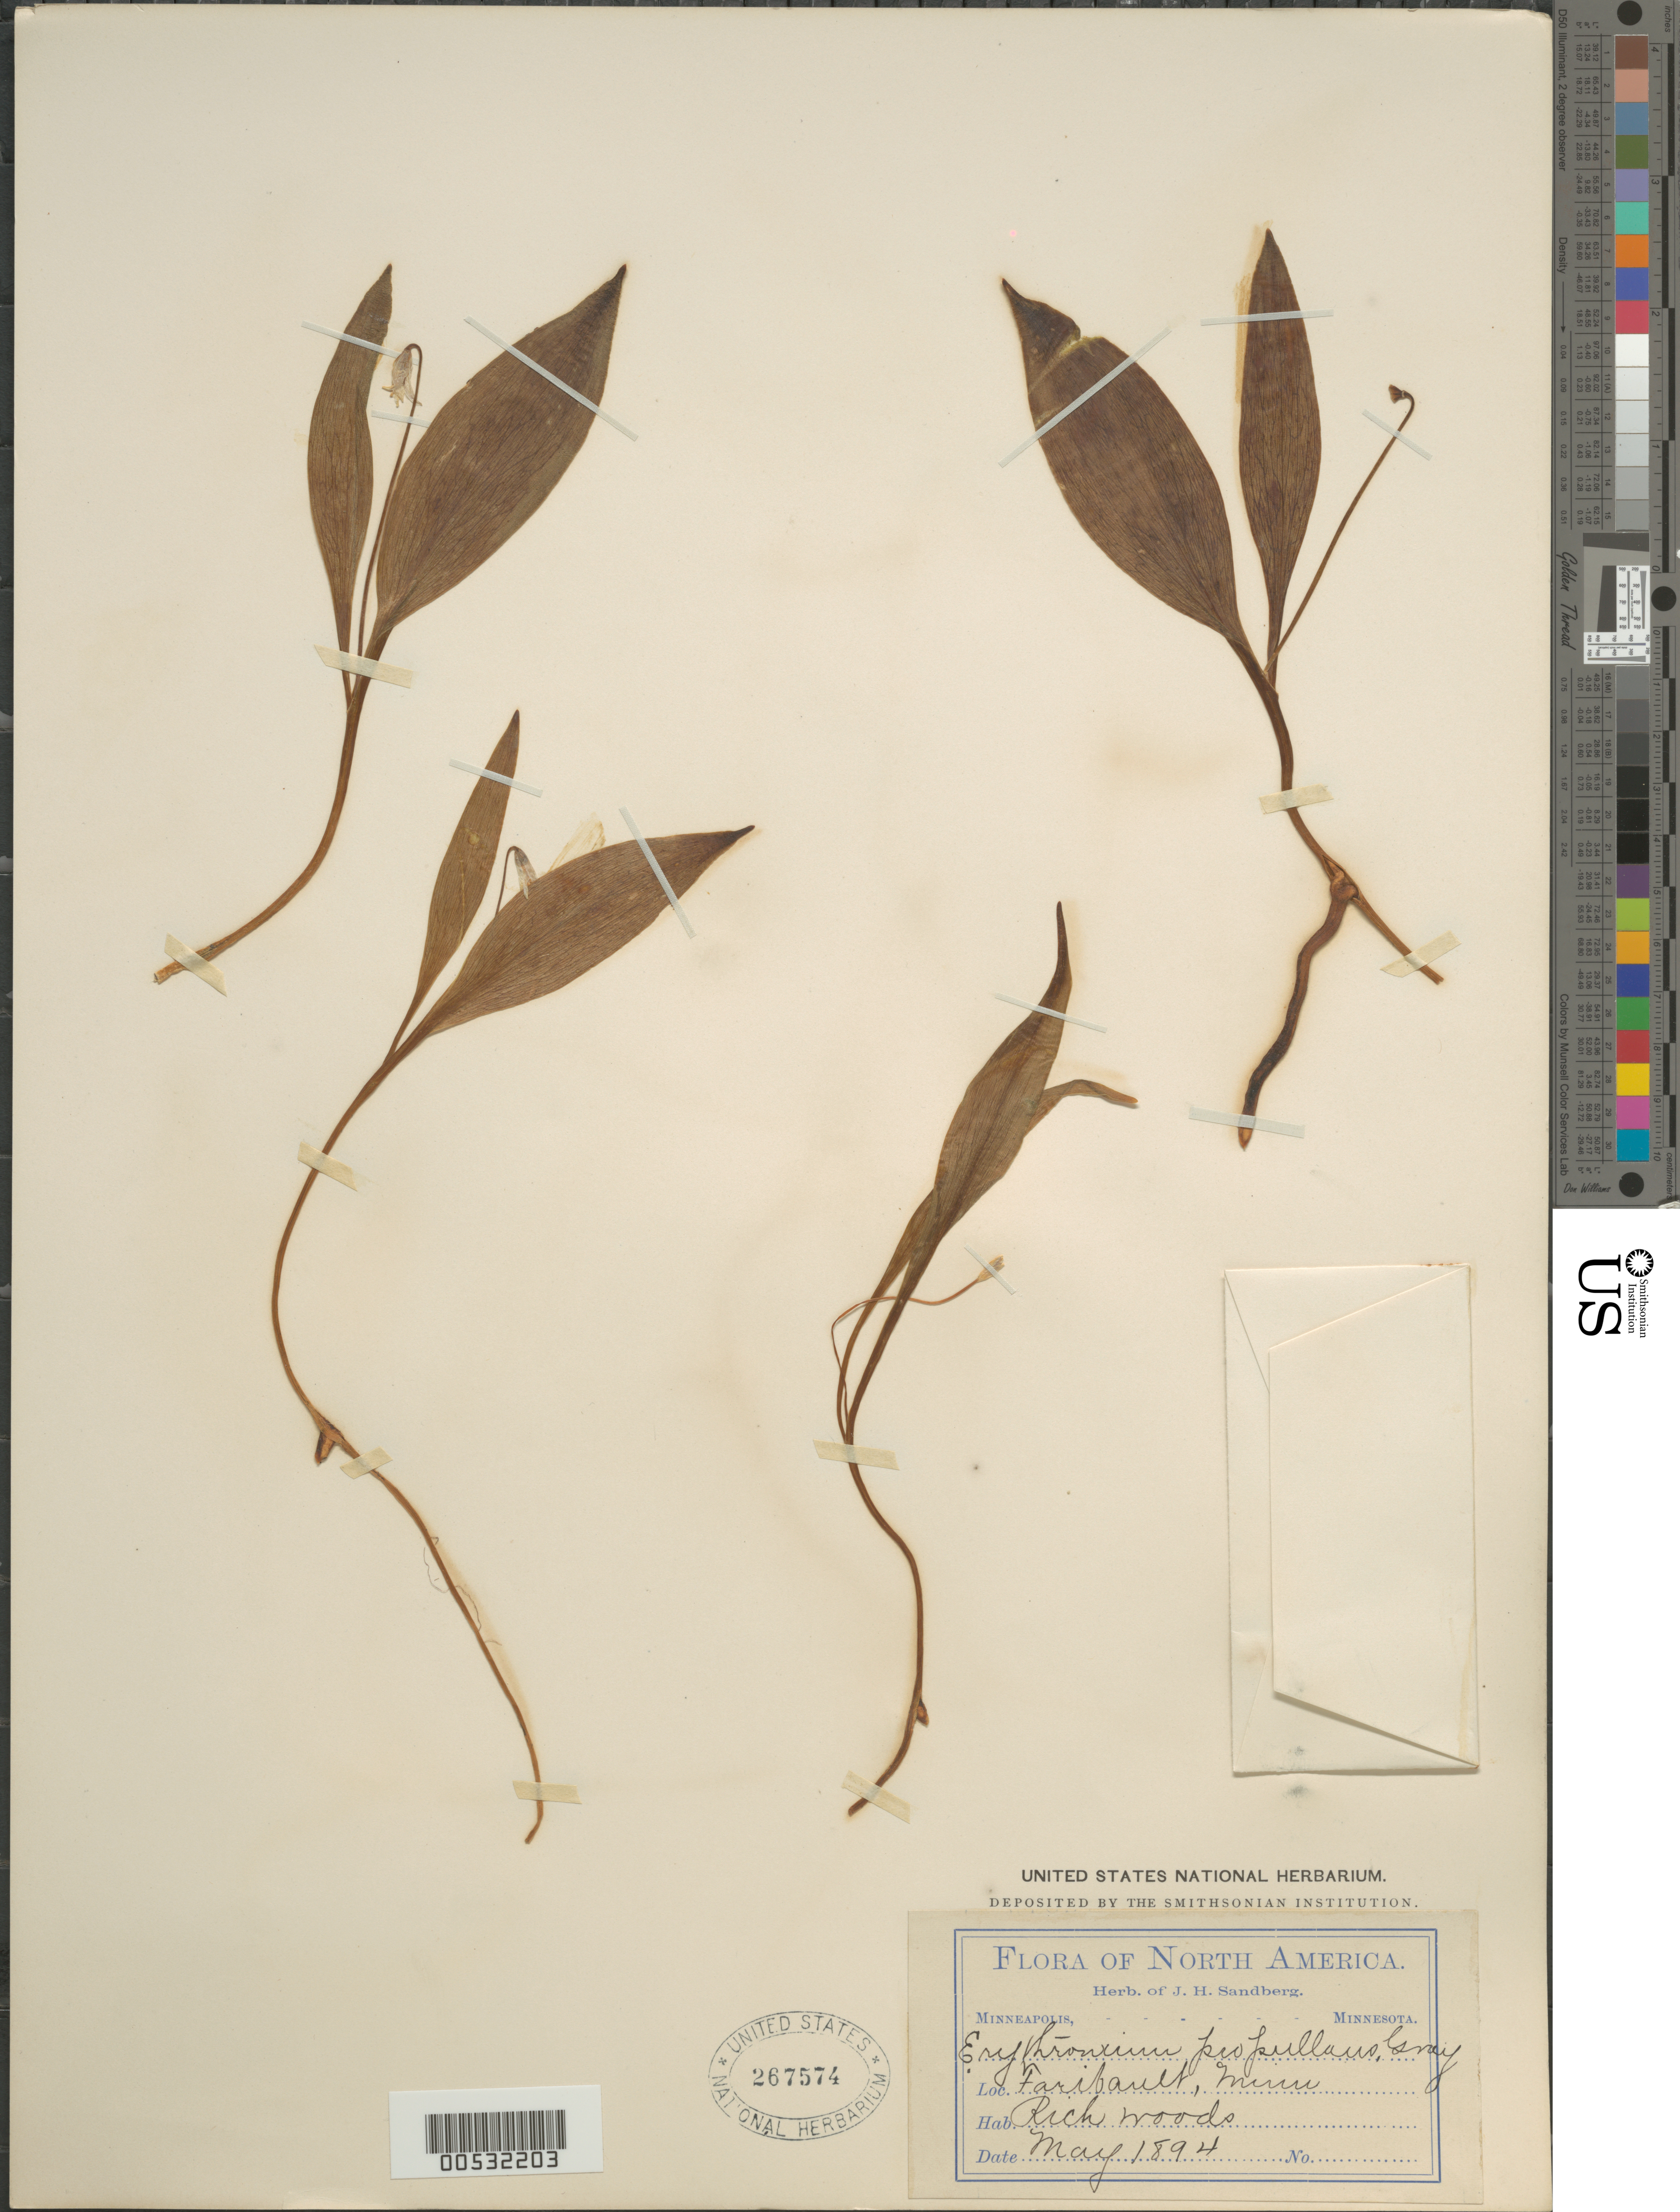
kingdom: Plantae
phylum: Tracheophyta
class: Liliopsida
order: Liliales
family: Liliaceae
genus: Erythronium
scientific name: Erythronium propullans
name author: A. Gray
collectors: ex herb. Sandberg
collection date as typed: May 1894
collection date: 1894-05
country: United States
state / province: Minnesota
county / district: Rice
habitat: Rich woods.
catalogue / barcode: US 267574